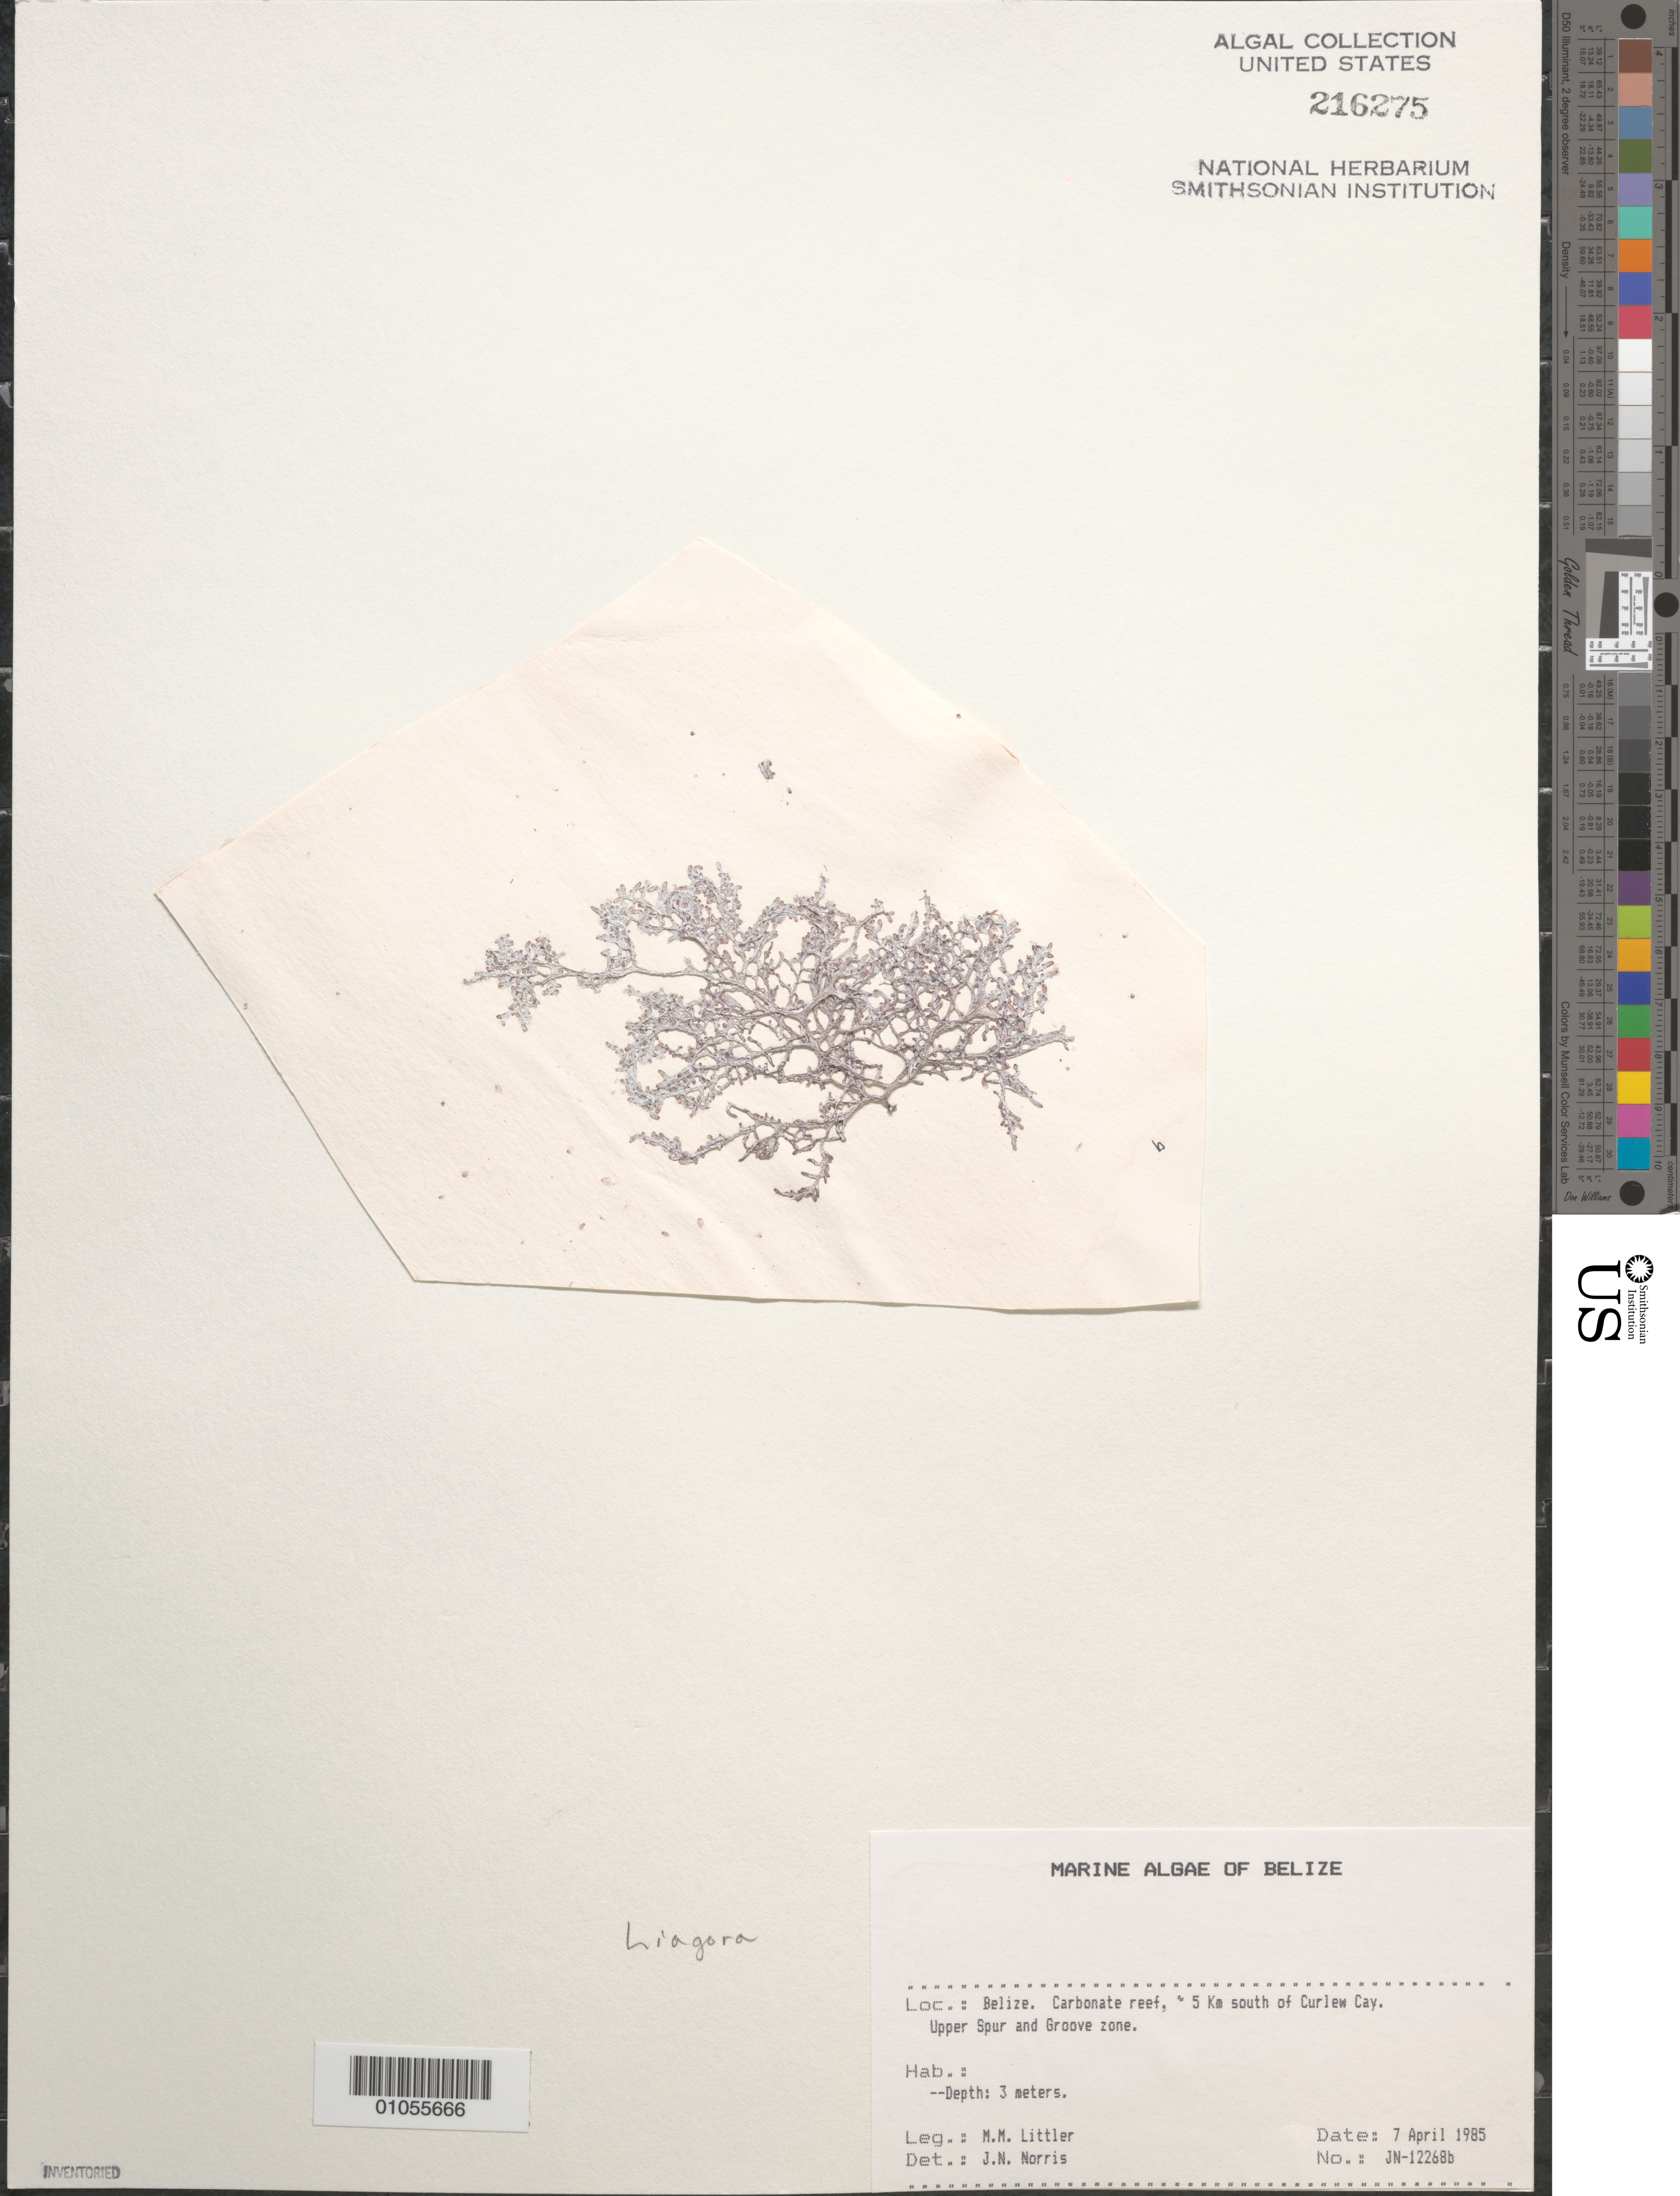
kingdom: Plantae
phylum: Rhodophyta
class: Florideophyceae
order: Nemaliales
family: Liagoraceae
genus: Liagora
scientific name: Liagora sp.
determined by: Norris, James N.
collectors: M. M. Littler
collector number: JN-12268B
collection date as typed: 07 Apr 1985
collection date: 1985-04-07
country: Belize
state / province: Stann Creek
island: Curlew Cay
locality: Carbonate reef ca. 5 km south of Curlew Cay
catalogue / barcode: US 216275